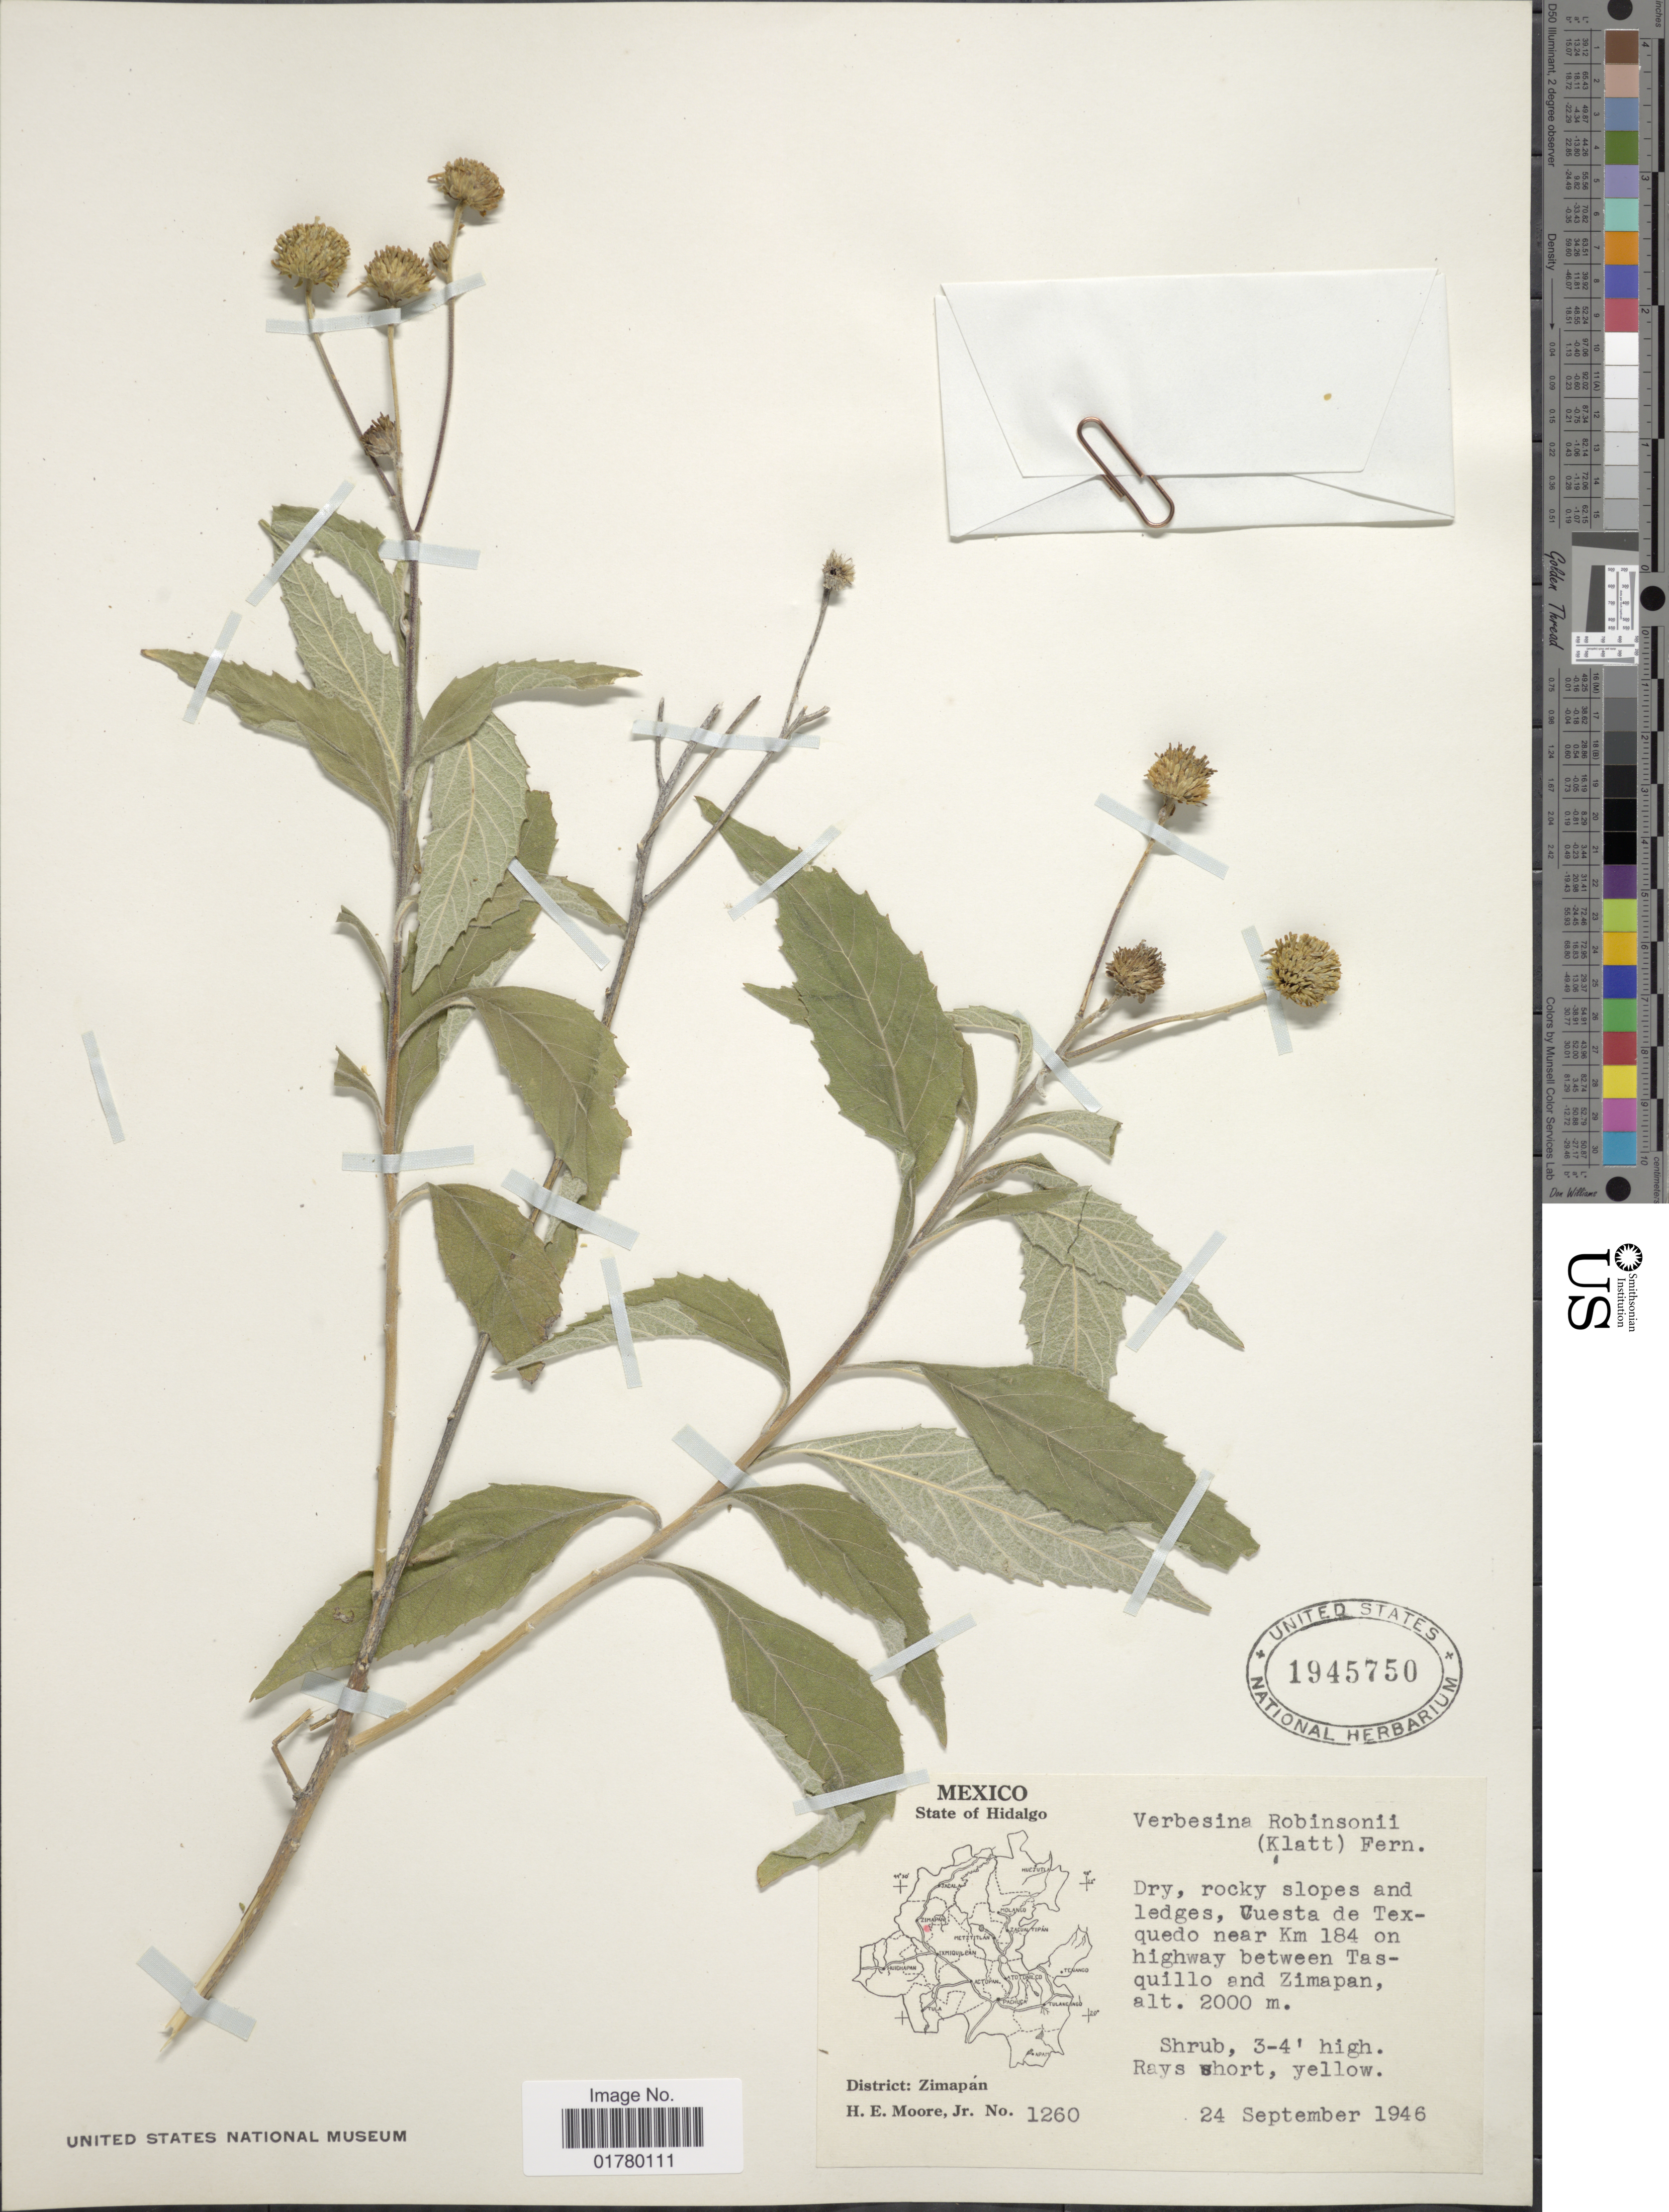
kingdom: Plantae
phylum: Tracheophyta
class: Magnoliopsida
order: Asterales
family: Asteraceae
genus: Verbesina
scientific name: Verbesina robinsonii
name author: (Klatt) Fernald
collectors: H. Moore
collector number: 1260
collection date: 1946-09-24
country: Mexico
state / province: Hidalgo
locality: District: Zimapan, dry, rocky slopes and ledges, Cuesta de Texquedo near Km 184 on highway between Tasquillo and Zimapan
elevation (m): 2000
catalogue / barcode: US 1945750